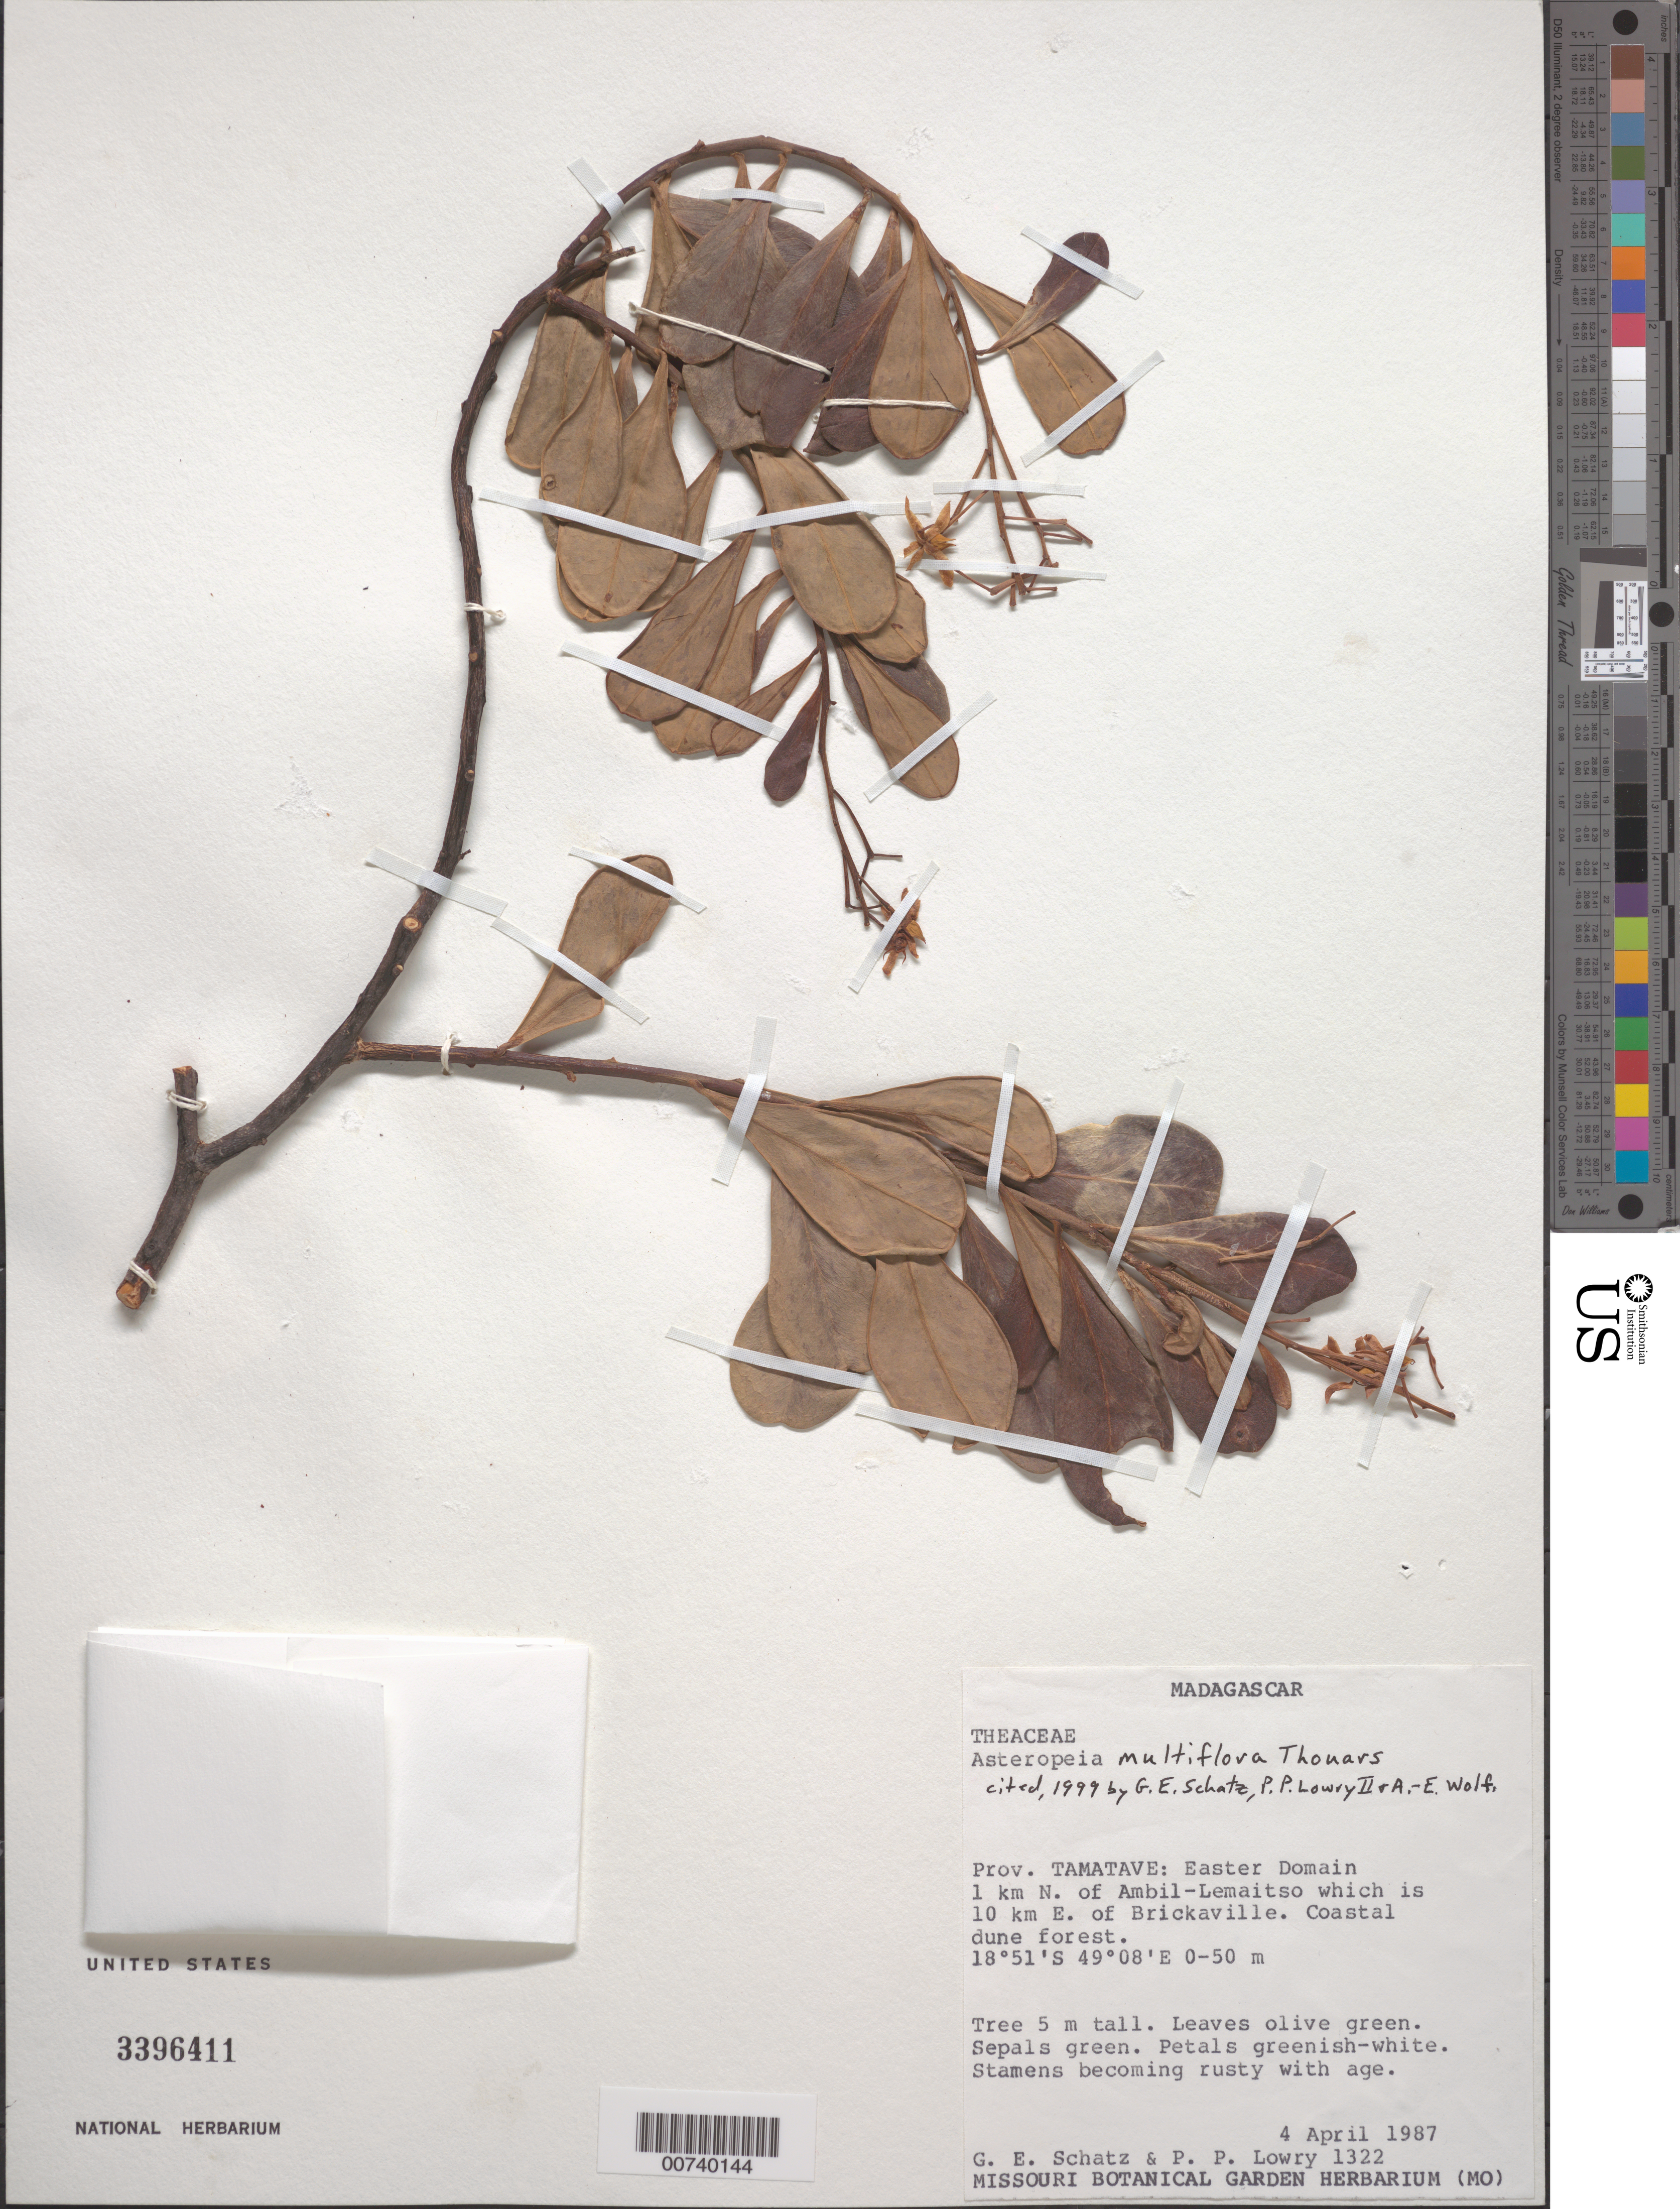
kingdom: Plantae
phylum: Tracheophyta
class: Magnoliopsida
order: Caryophyllales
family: Asteropeiaceae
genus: Asteropeia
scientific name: Asteropeia sp.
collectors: G. Schatz & P. P. Lowry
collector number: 1322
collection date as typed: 4 Apr 1987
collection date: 1987-04-04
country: Madagascar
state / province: Atsinanana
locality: Easter Domain 1 km N of Ambil-Lemaitso which is 10 km E of Brickaville.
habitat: Coastal dune forest.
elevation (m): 0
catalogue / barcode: US 3396411